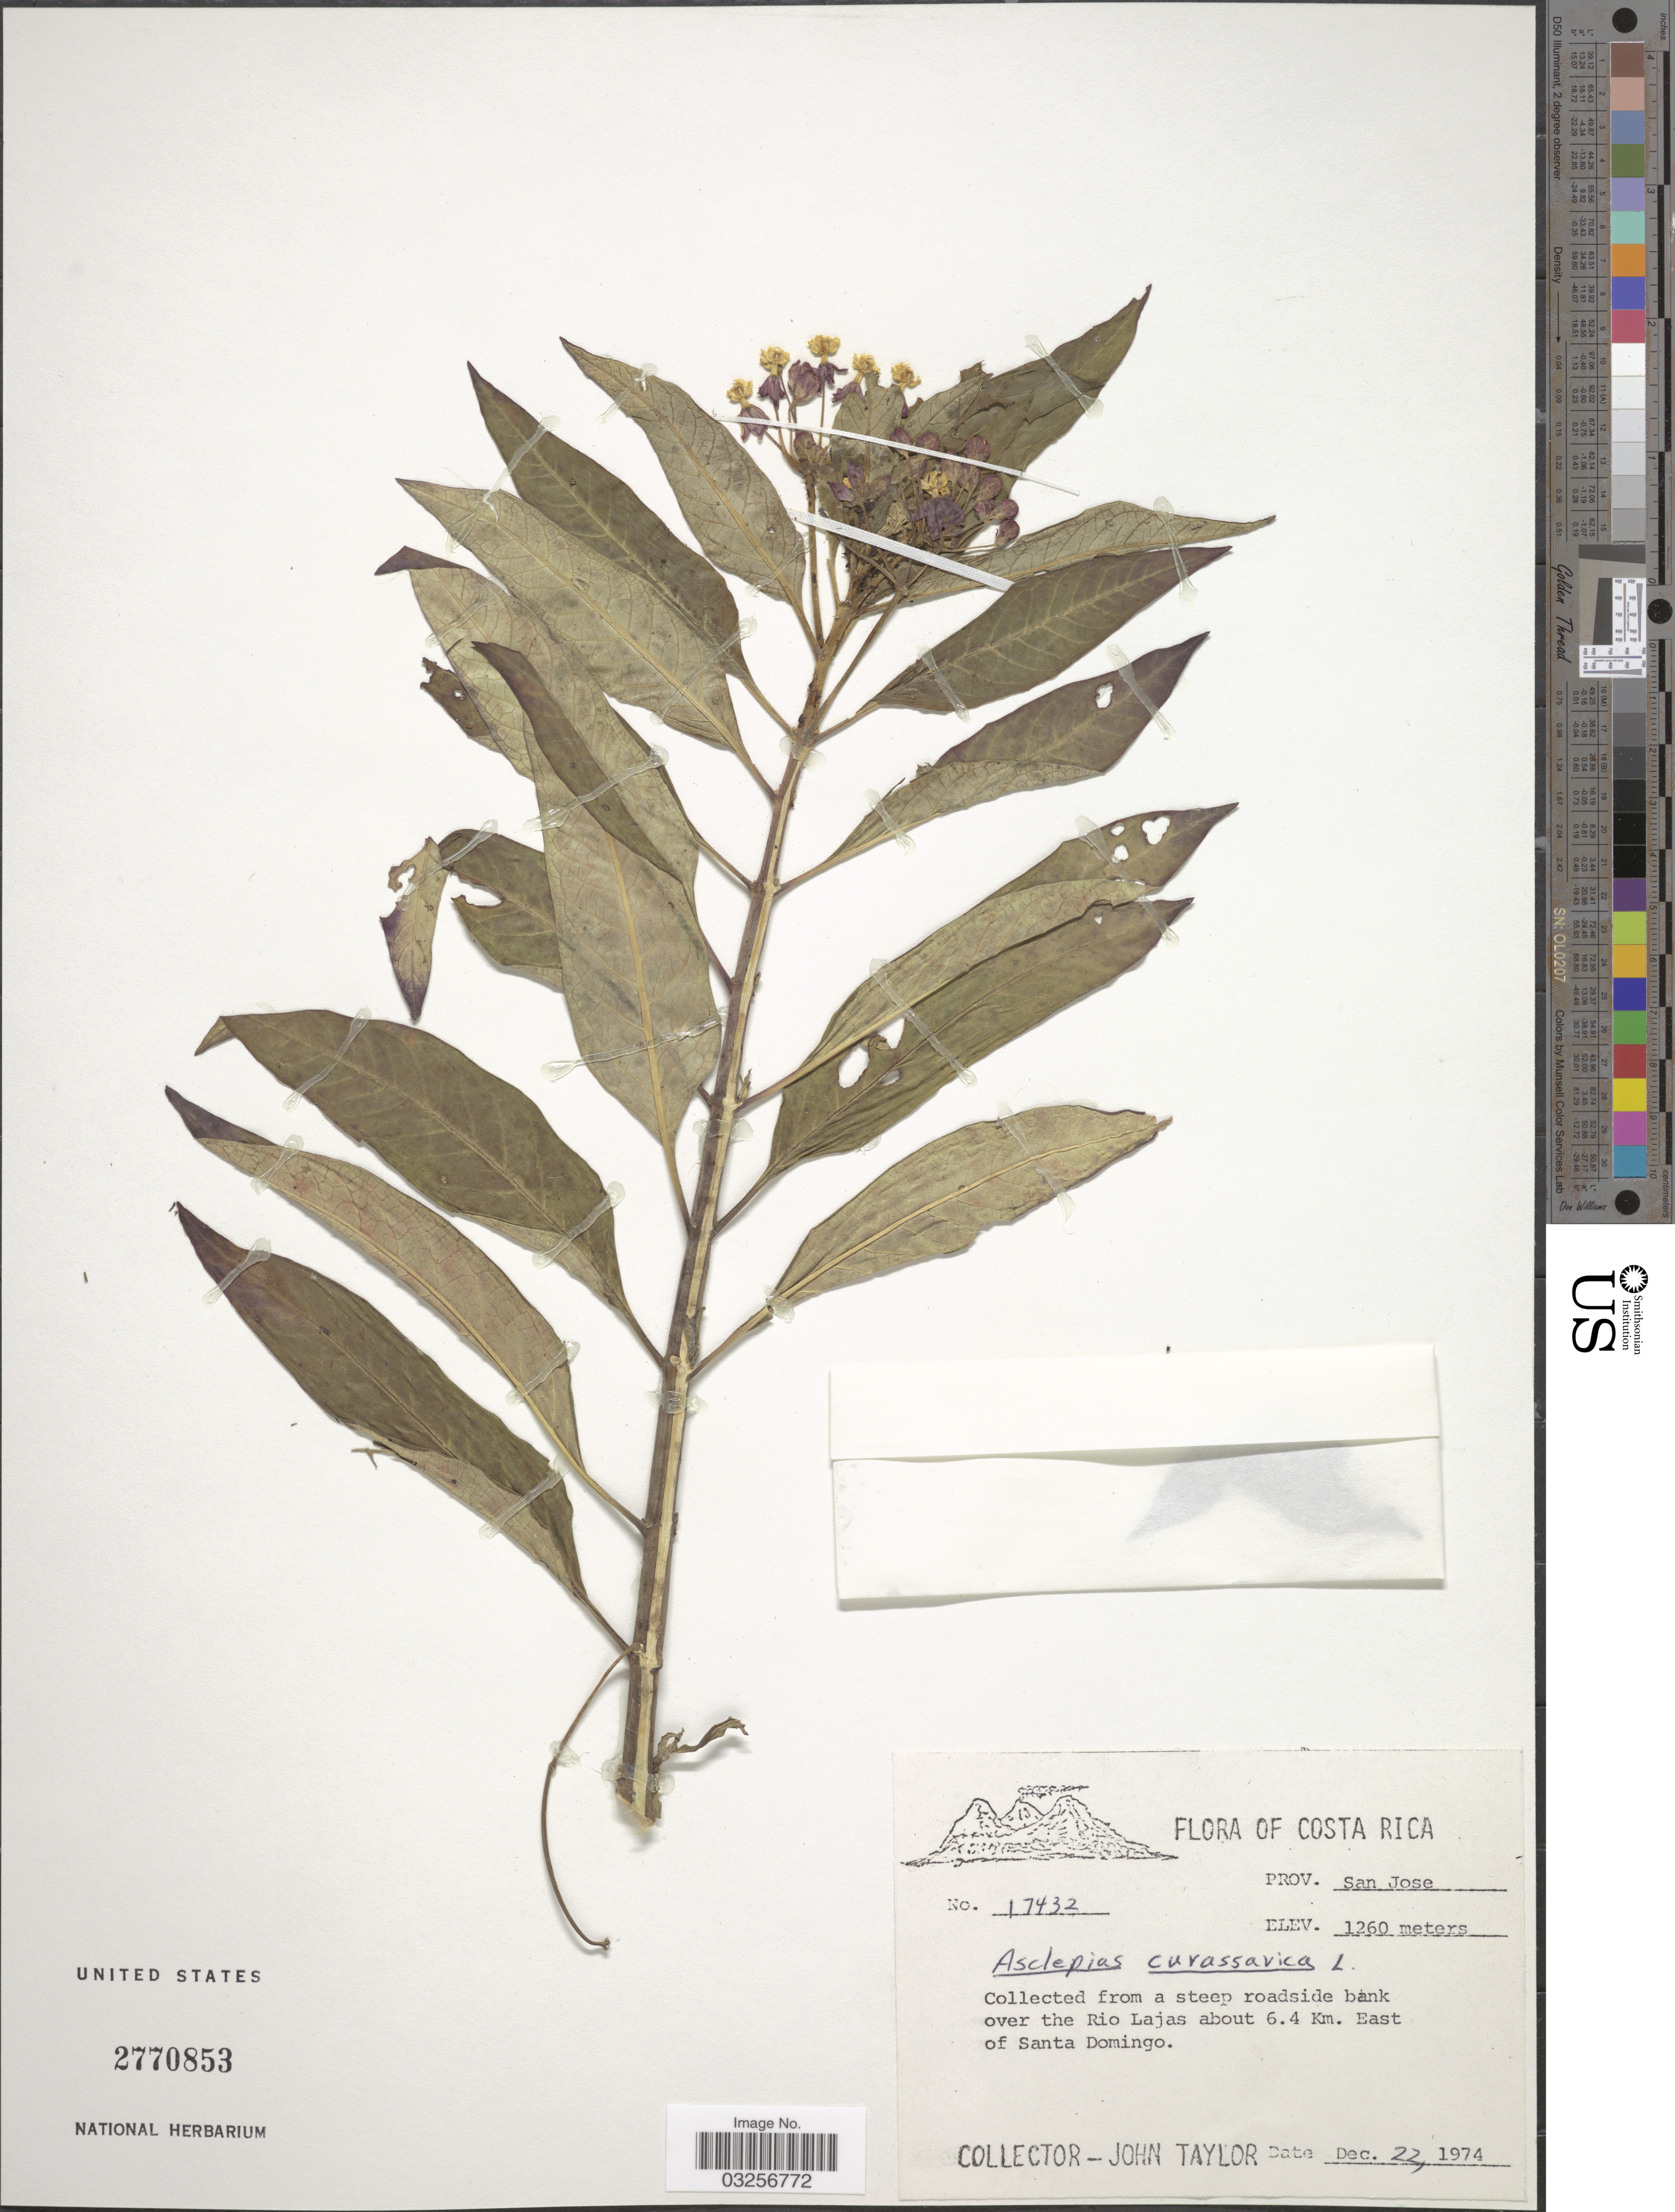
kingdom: Plantae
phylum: Tracheophyta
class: Magnoliopsida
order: Gentianales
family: Apocynaceae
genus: Asclepias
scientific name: Asclepias curassavica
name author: L.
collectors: J. Taylor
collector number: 17432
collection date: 1974-12-22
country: Costa Rica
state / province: San José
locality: Prov. San Jose, from a steep roadside bank over the Rio Lajas about 6.4 Km. East of Santa Domingo.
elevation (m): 1260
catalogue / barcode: US 2770853